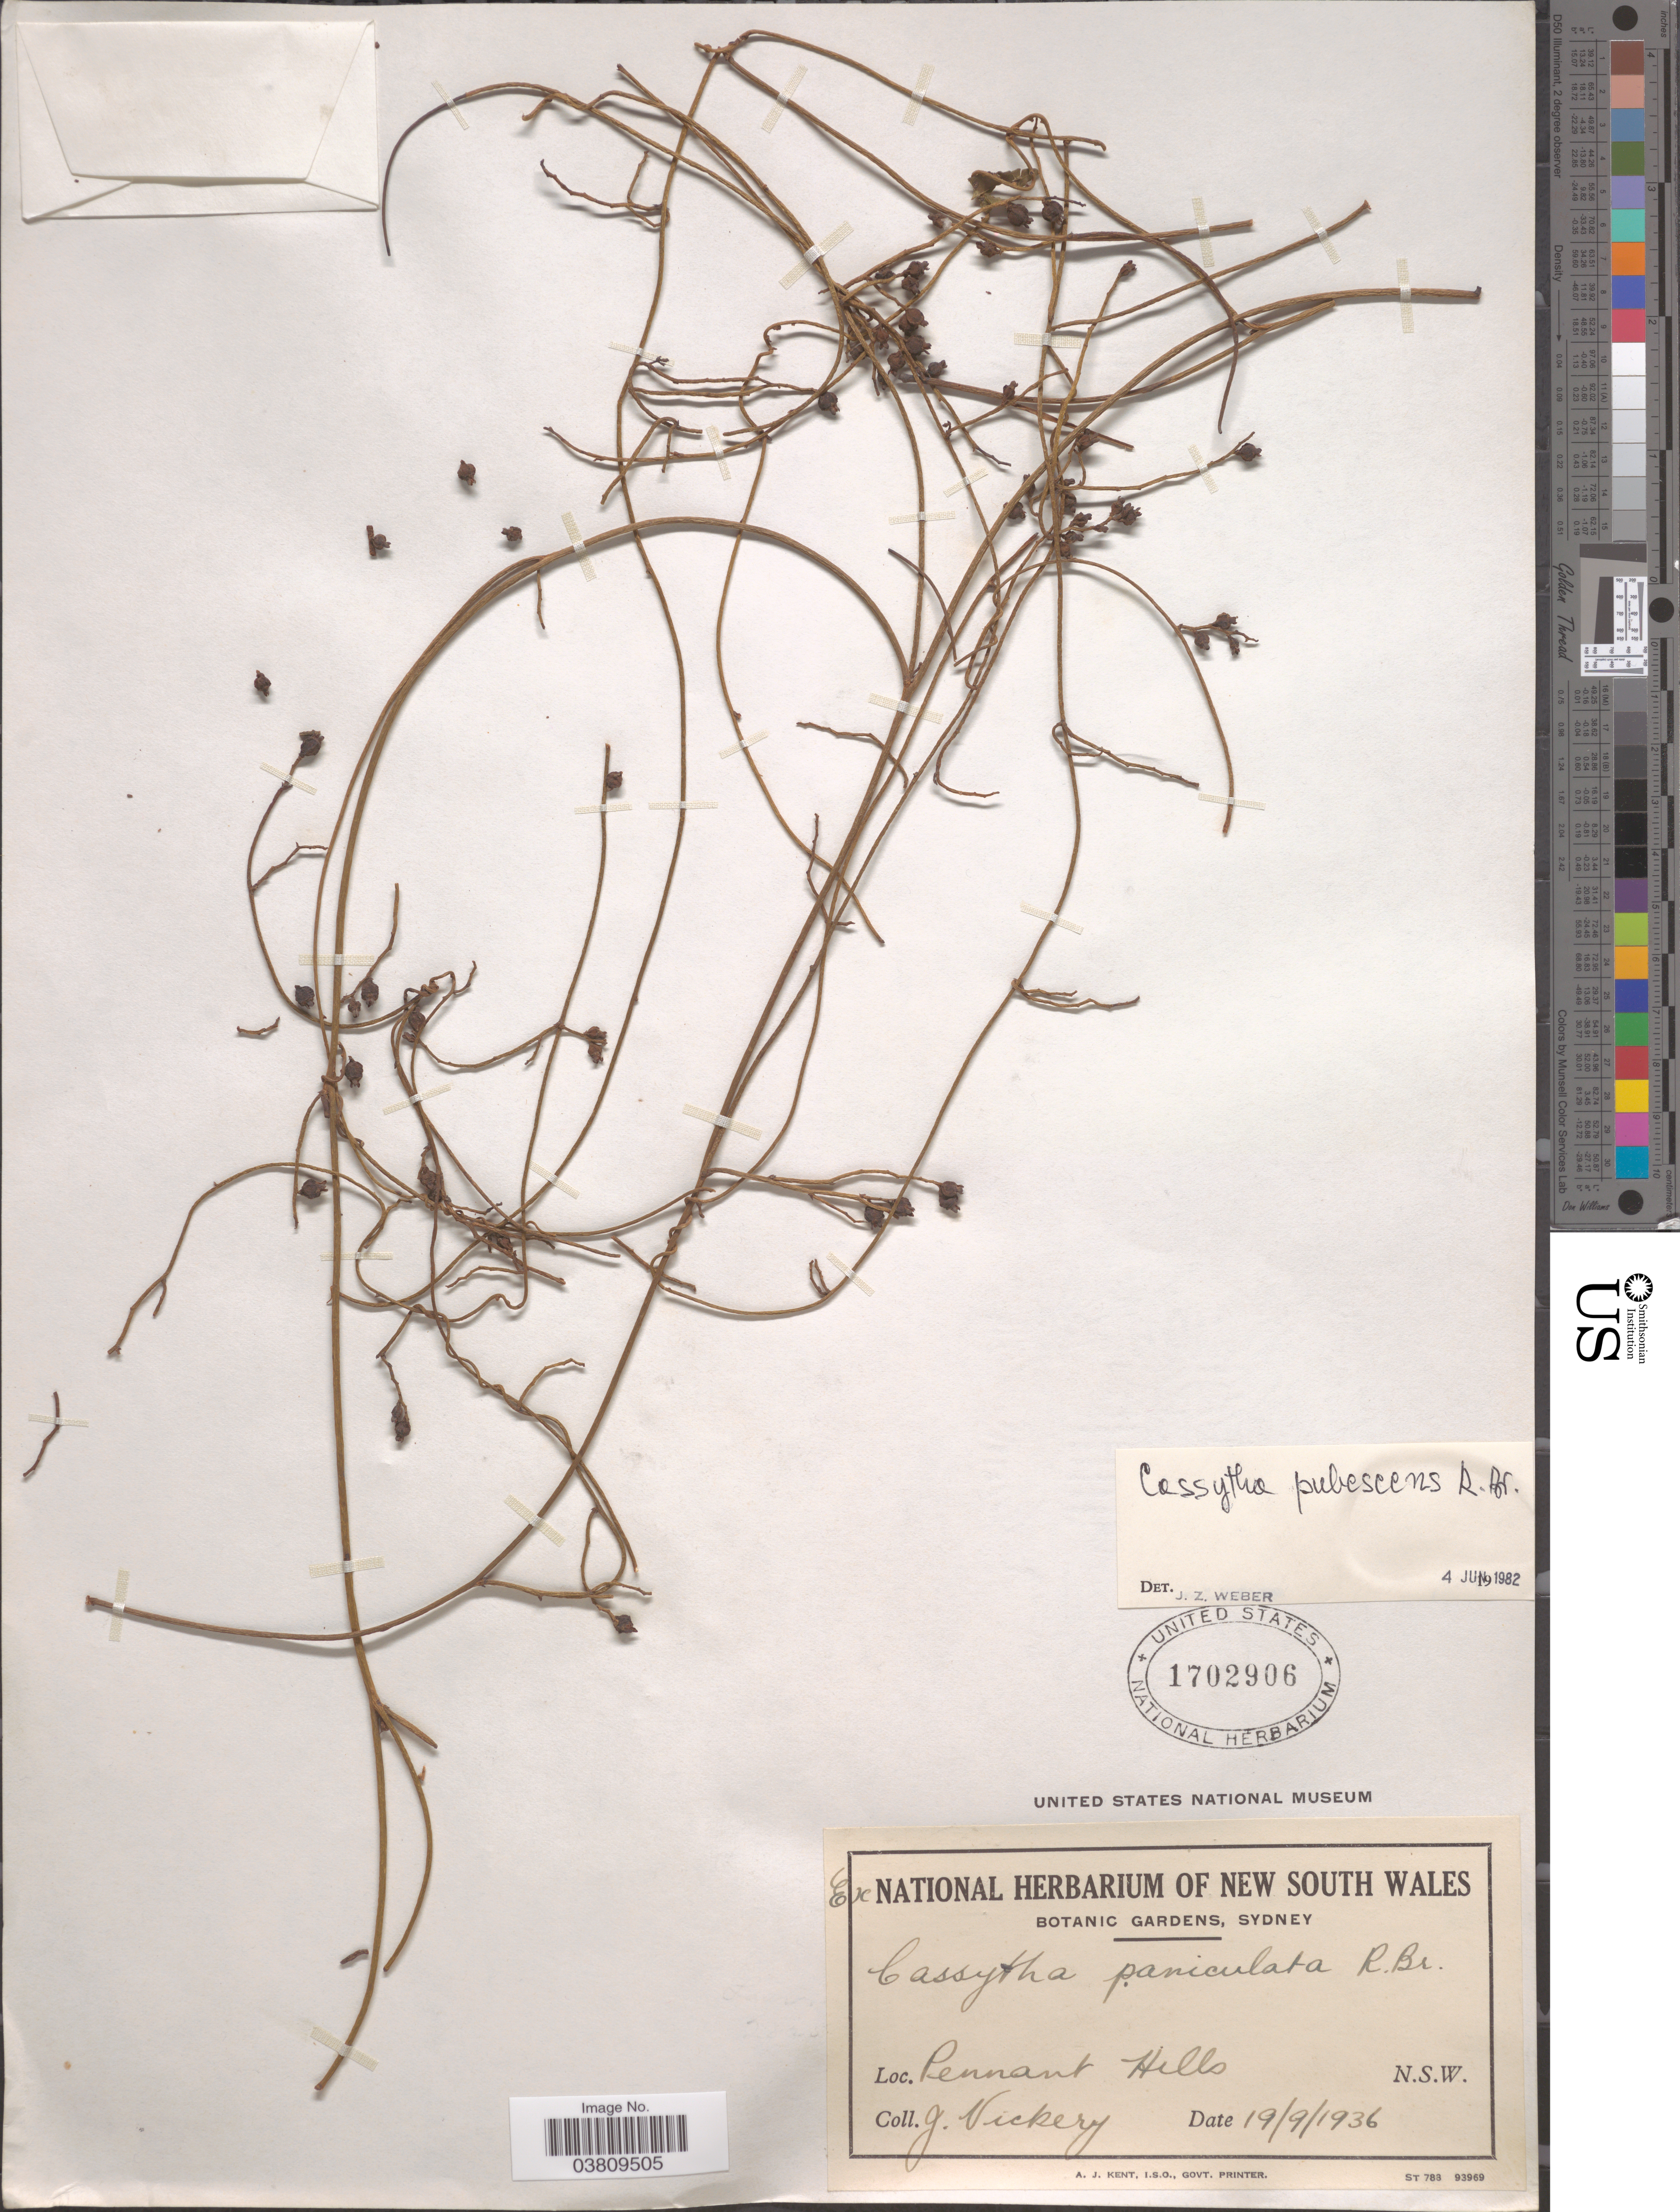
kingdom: Plantae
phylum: Tracheophyta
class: Magnoliopsida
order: Laurales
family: Lauraceae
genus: Cassytha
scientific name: Cassytha pubescens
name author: R. Br.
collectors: J. Vickery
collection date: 1936-09-19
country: Australia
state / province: New South Wales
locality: Pennant Hills.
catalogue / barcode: US 1702906